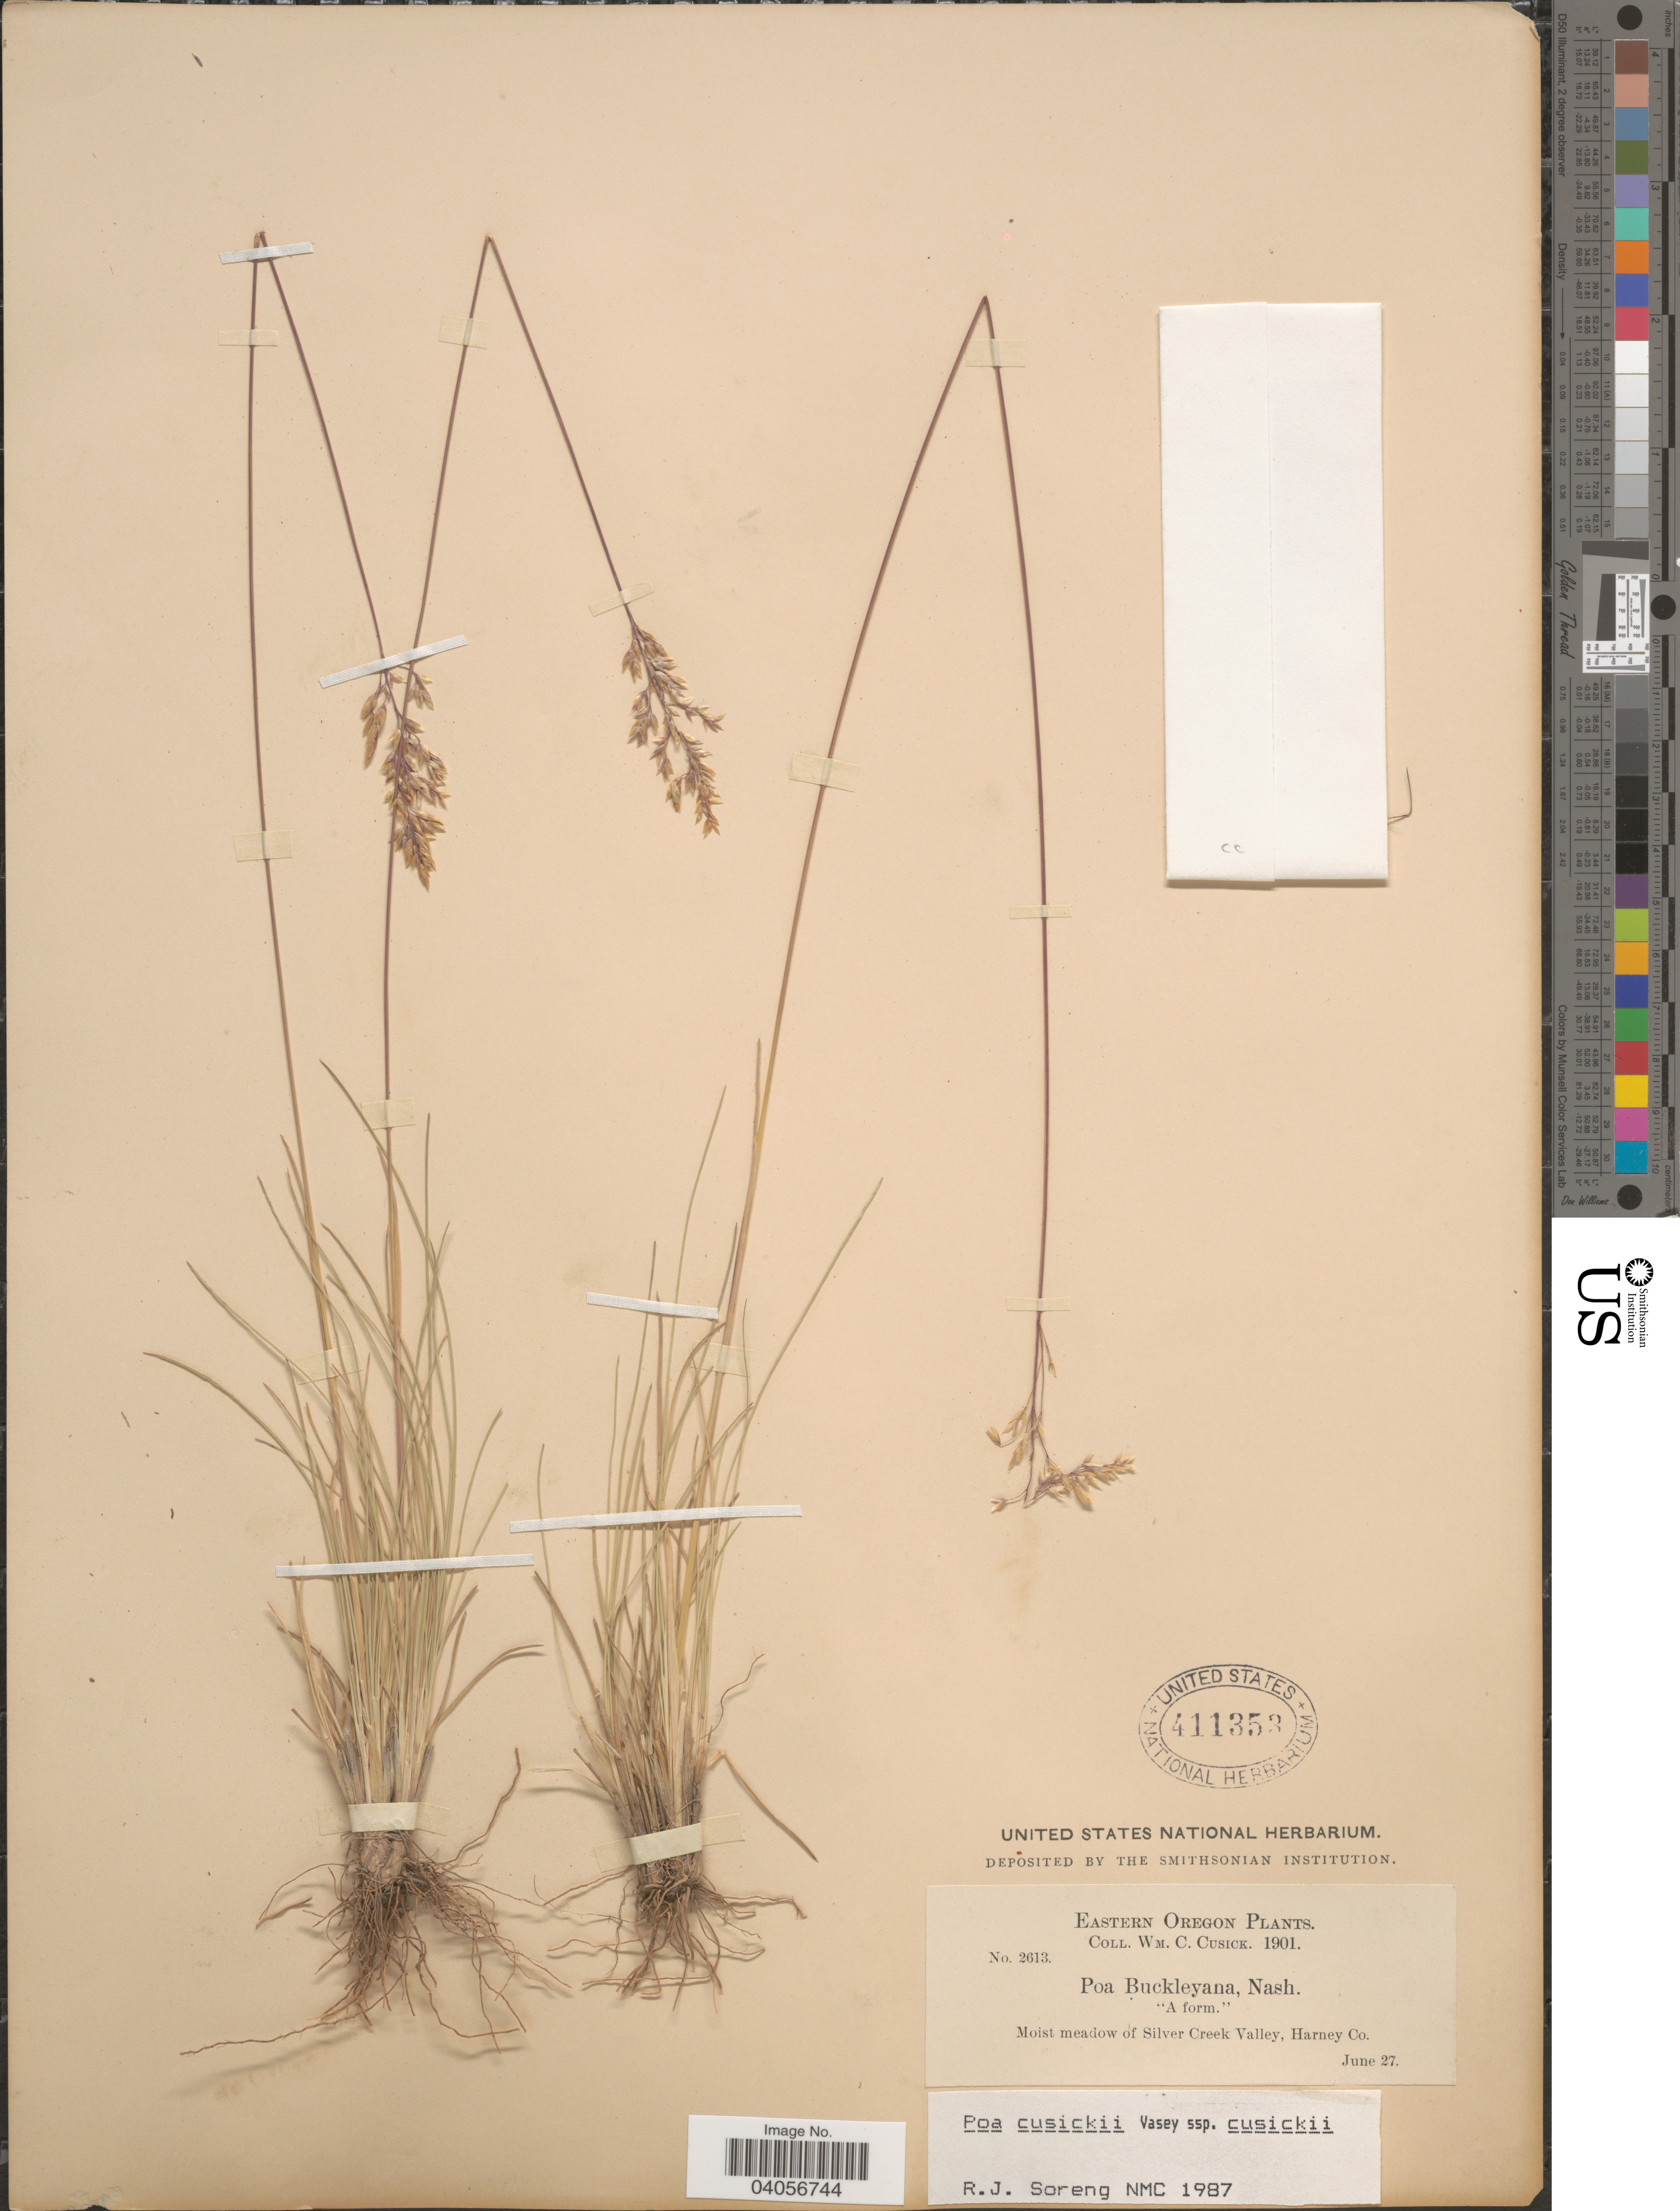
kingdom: Plantae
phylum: Tracheophyta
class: Liliopsida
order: Poales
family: Poaceae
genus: Poa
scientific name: Poa cusickii subsp. cusickii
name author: Vasey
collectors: W. C. Cusick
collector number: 2613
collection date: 1901-06-27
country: United States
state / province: Oregon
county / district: Harney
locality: Eastern Oregon. Moist meadow of Silver Creek Valley, Harney Co.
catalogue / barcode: US 411353